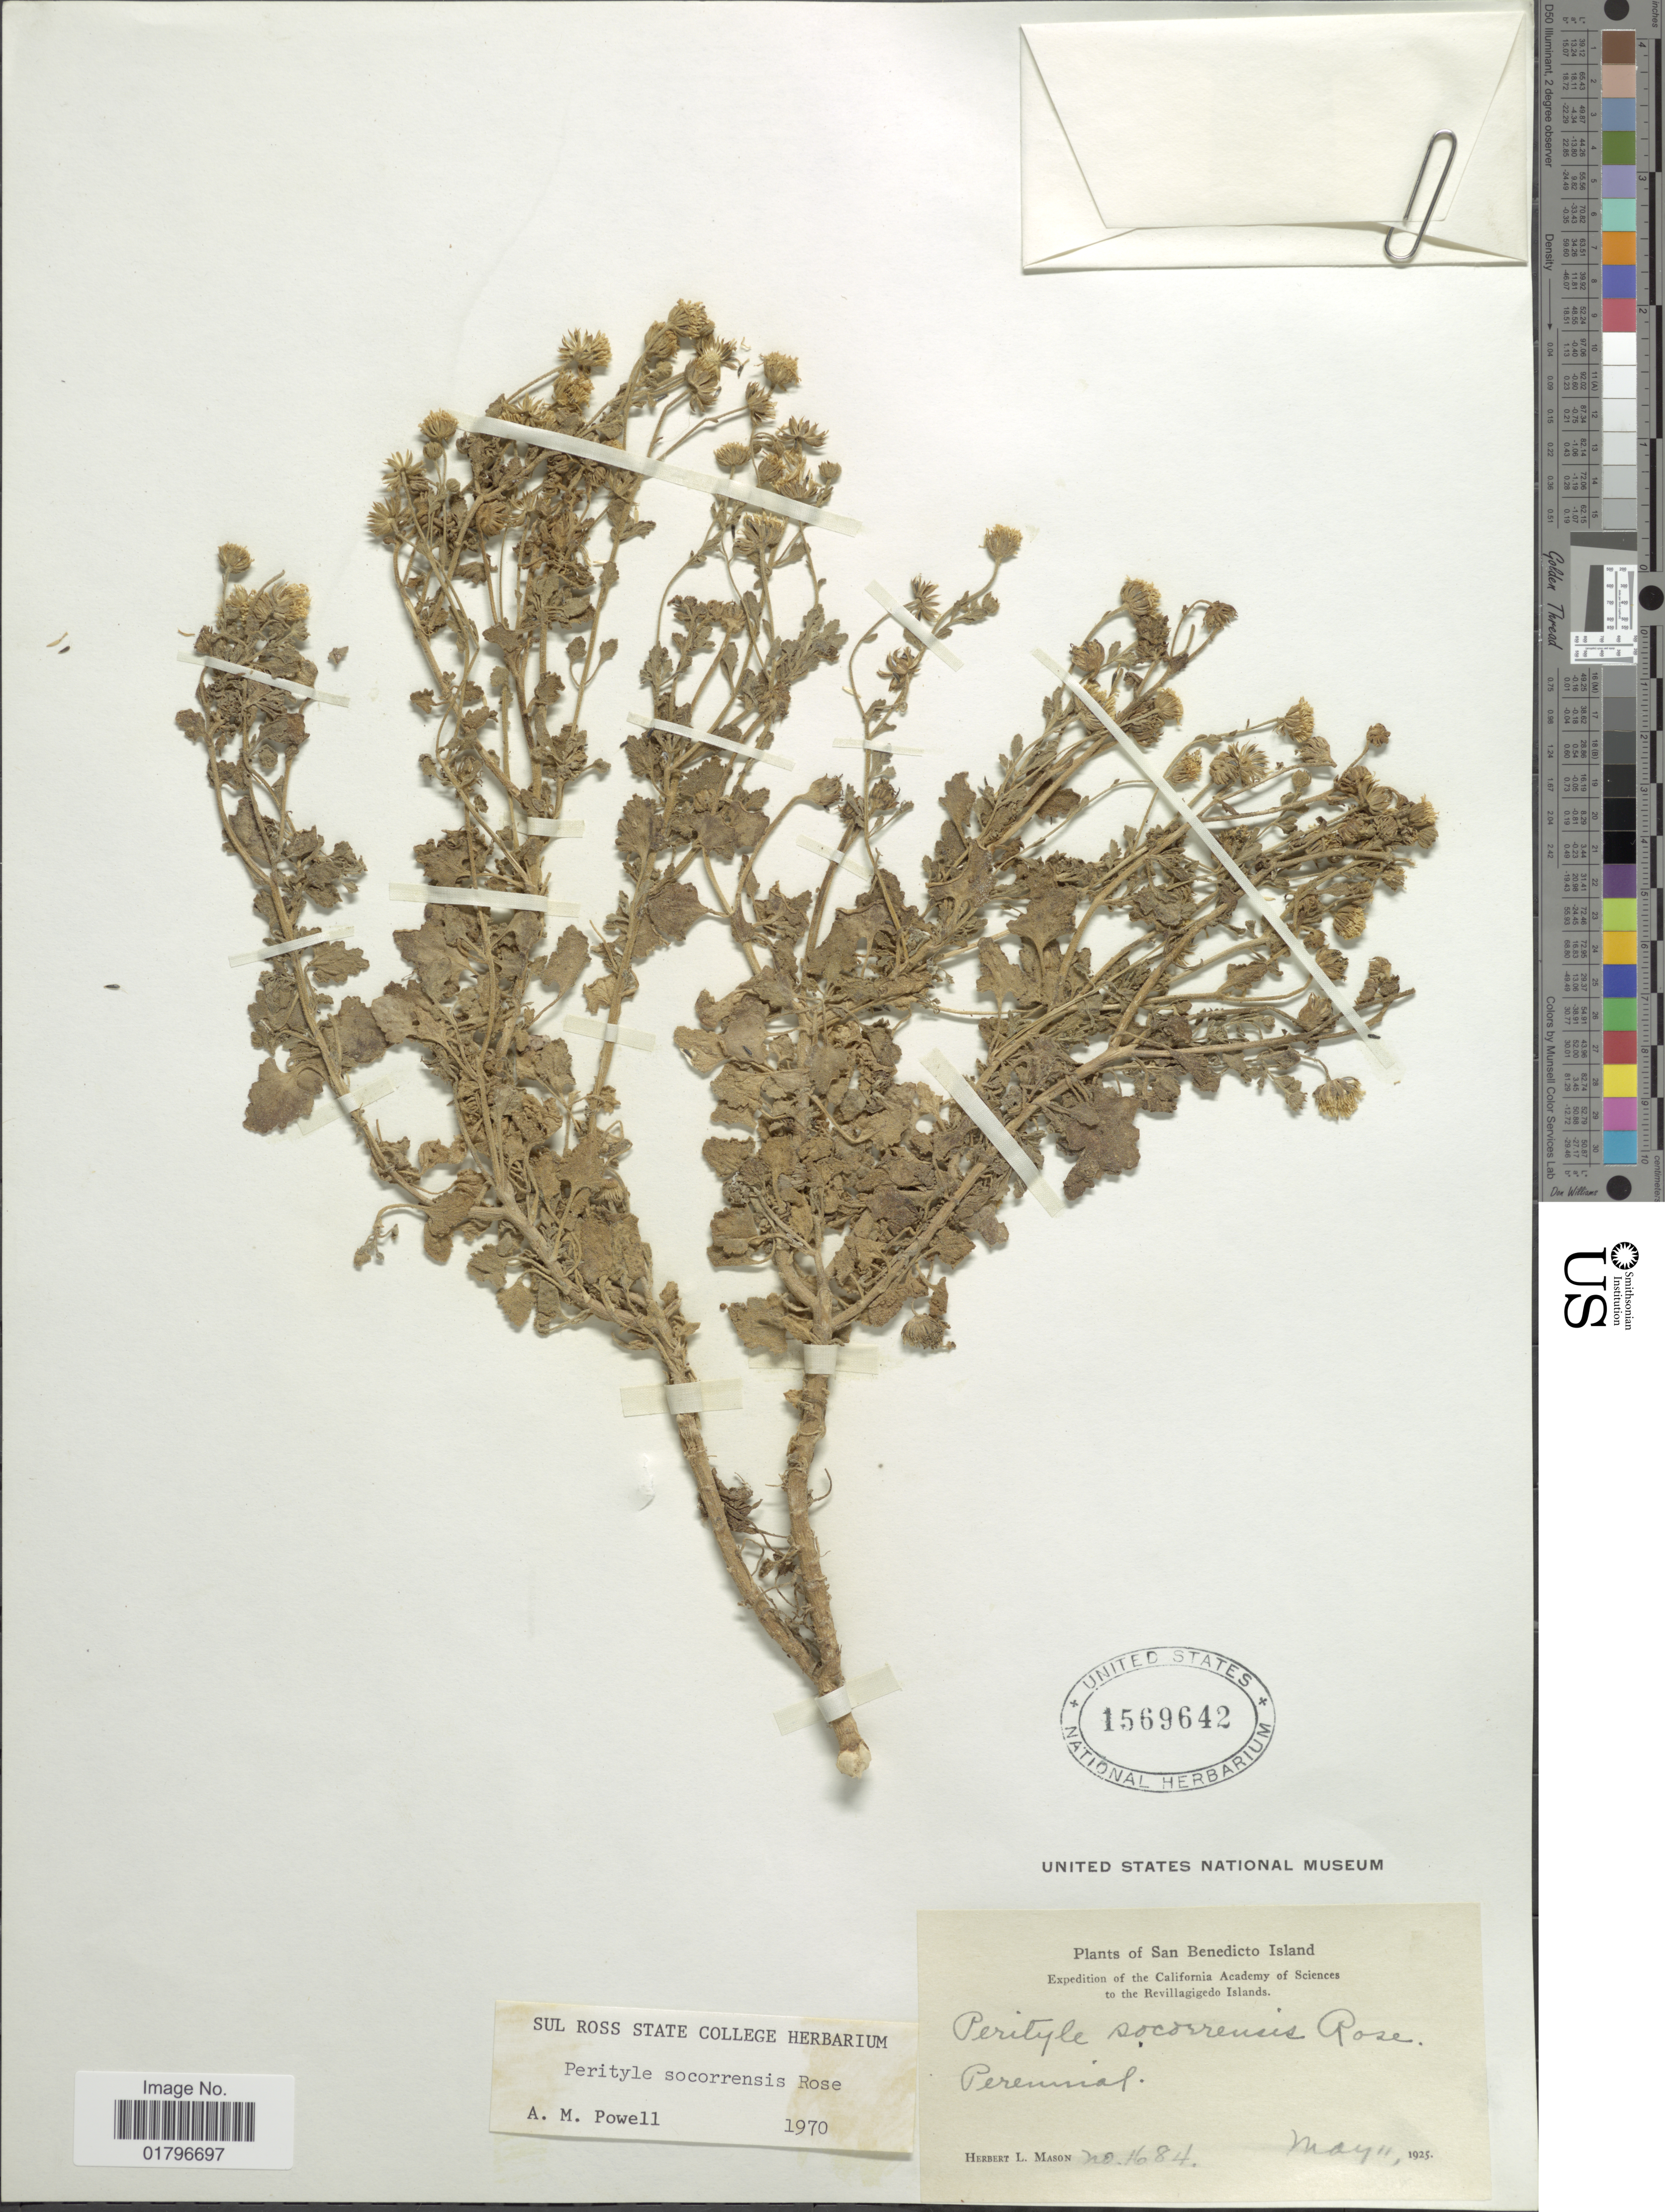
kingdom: Plantae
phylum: Tracheophyta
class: Magnoliopsida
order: Asterales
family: Asteraceae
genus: Perityle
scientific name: Perityle socorrosensis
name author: Rose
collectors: H. L. Mason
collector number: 1684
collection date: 1925-05-04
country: Mexico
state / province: Colima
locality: San Benedicto Island. California Academy of Sciences to the Revillagigedo Islands. Perennial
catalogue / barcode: US 1569642